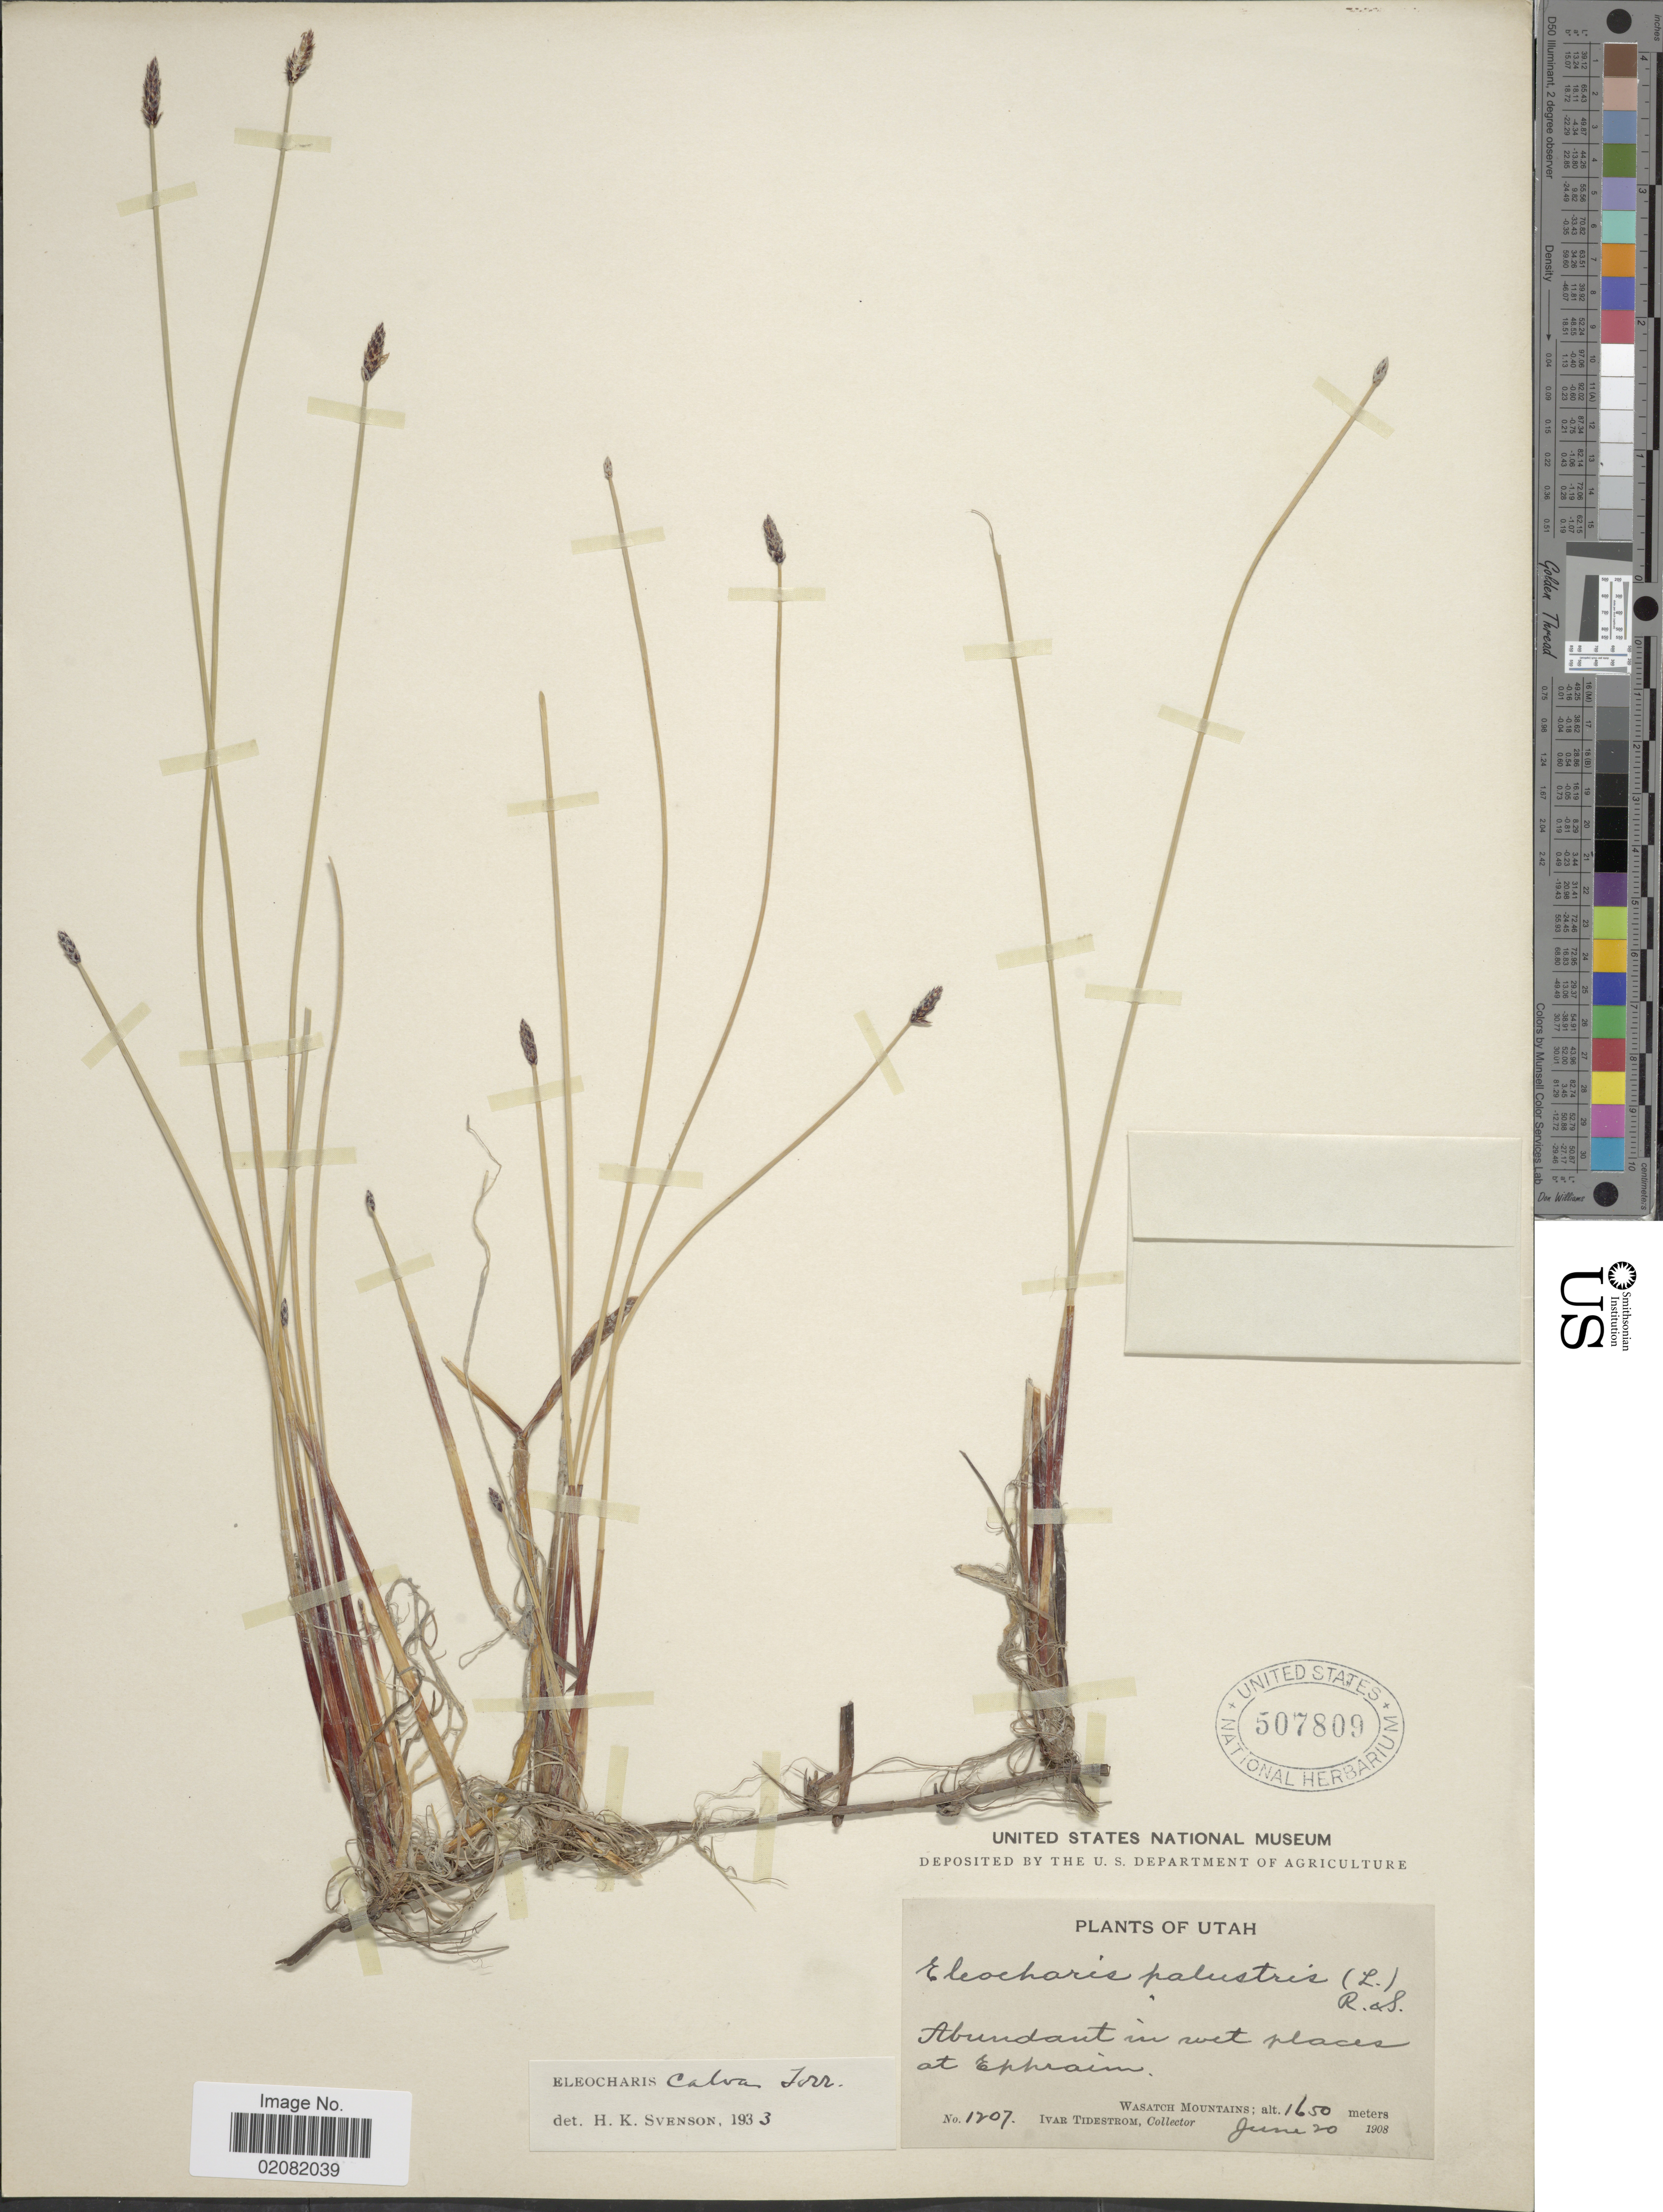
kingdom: Plantae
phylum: Tracheophyta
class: Liliopsida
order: Poales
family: Cyperaceae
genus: Eleocharis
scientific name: Eleocharis erythropoda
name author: Steud.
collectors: I. F. Tidestrom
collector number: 1207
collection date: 1908-06-20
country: United States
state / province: Utah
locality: Abundant in wet places at Ephraim, Wasatch Mountains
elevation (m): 1650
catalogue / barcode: US 507809